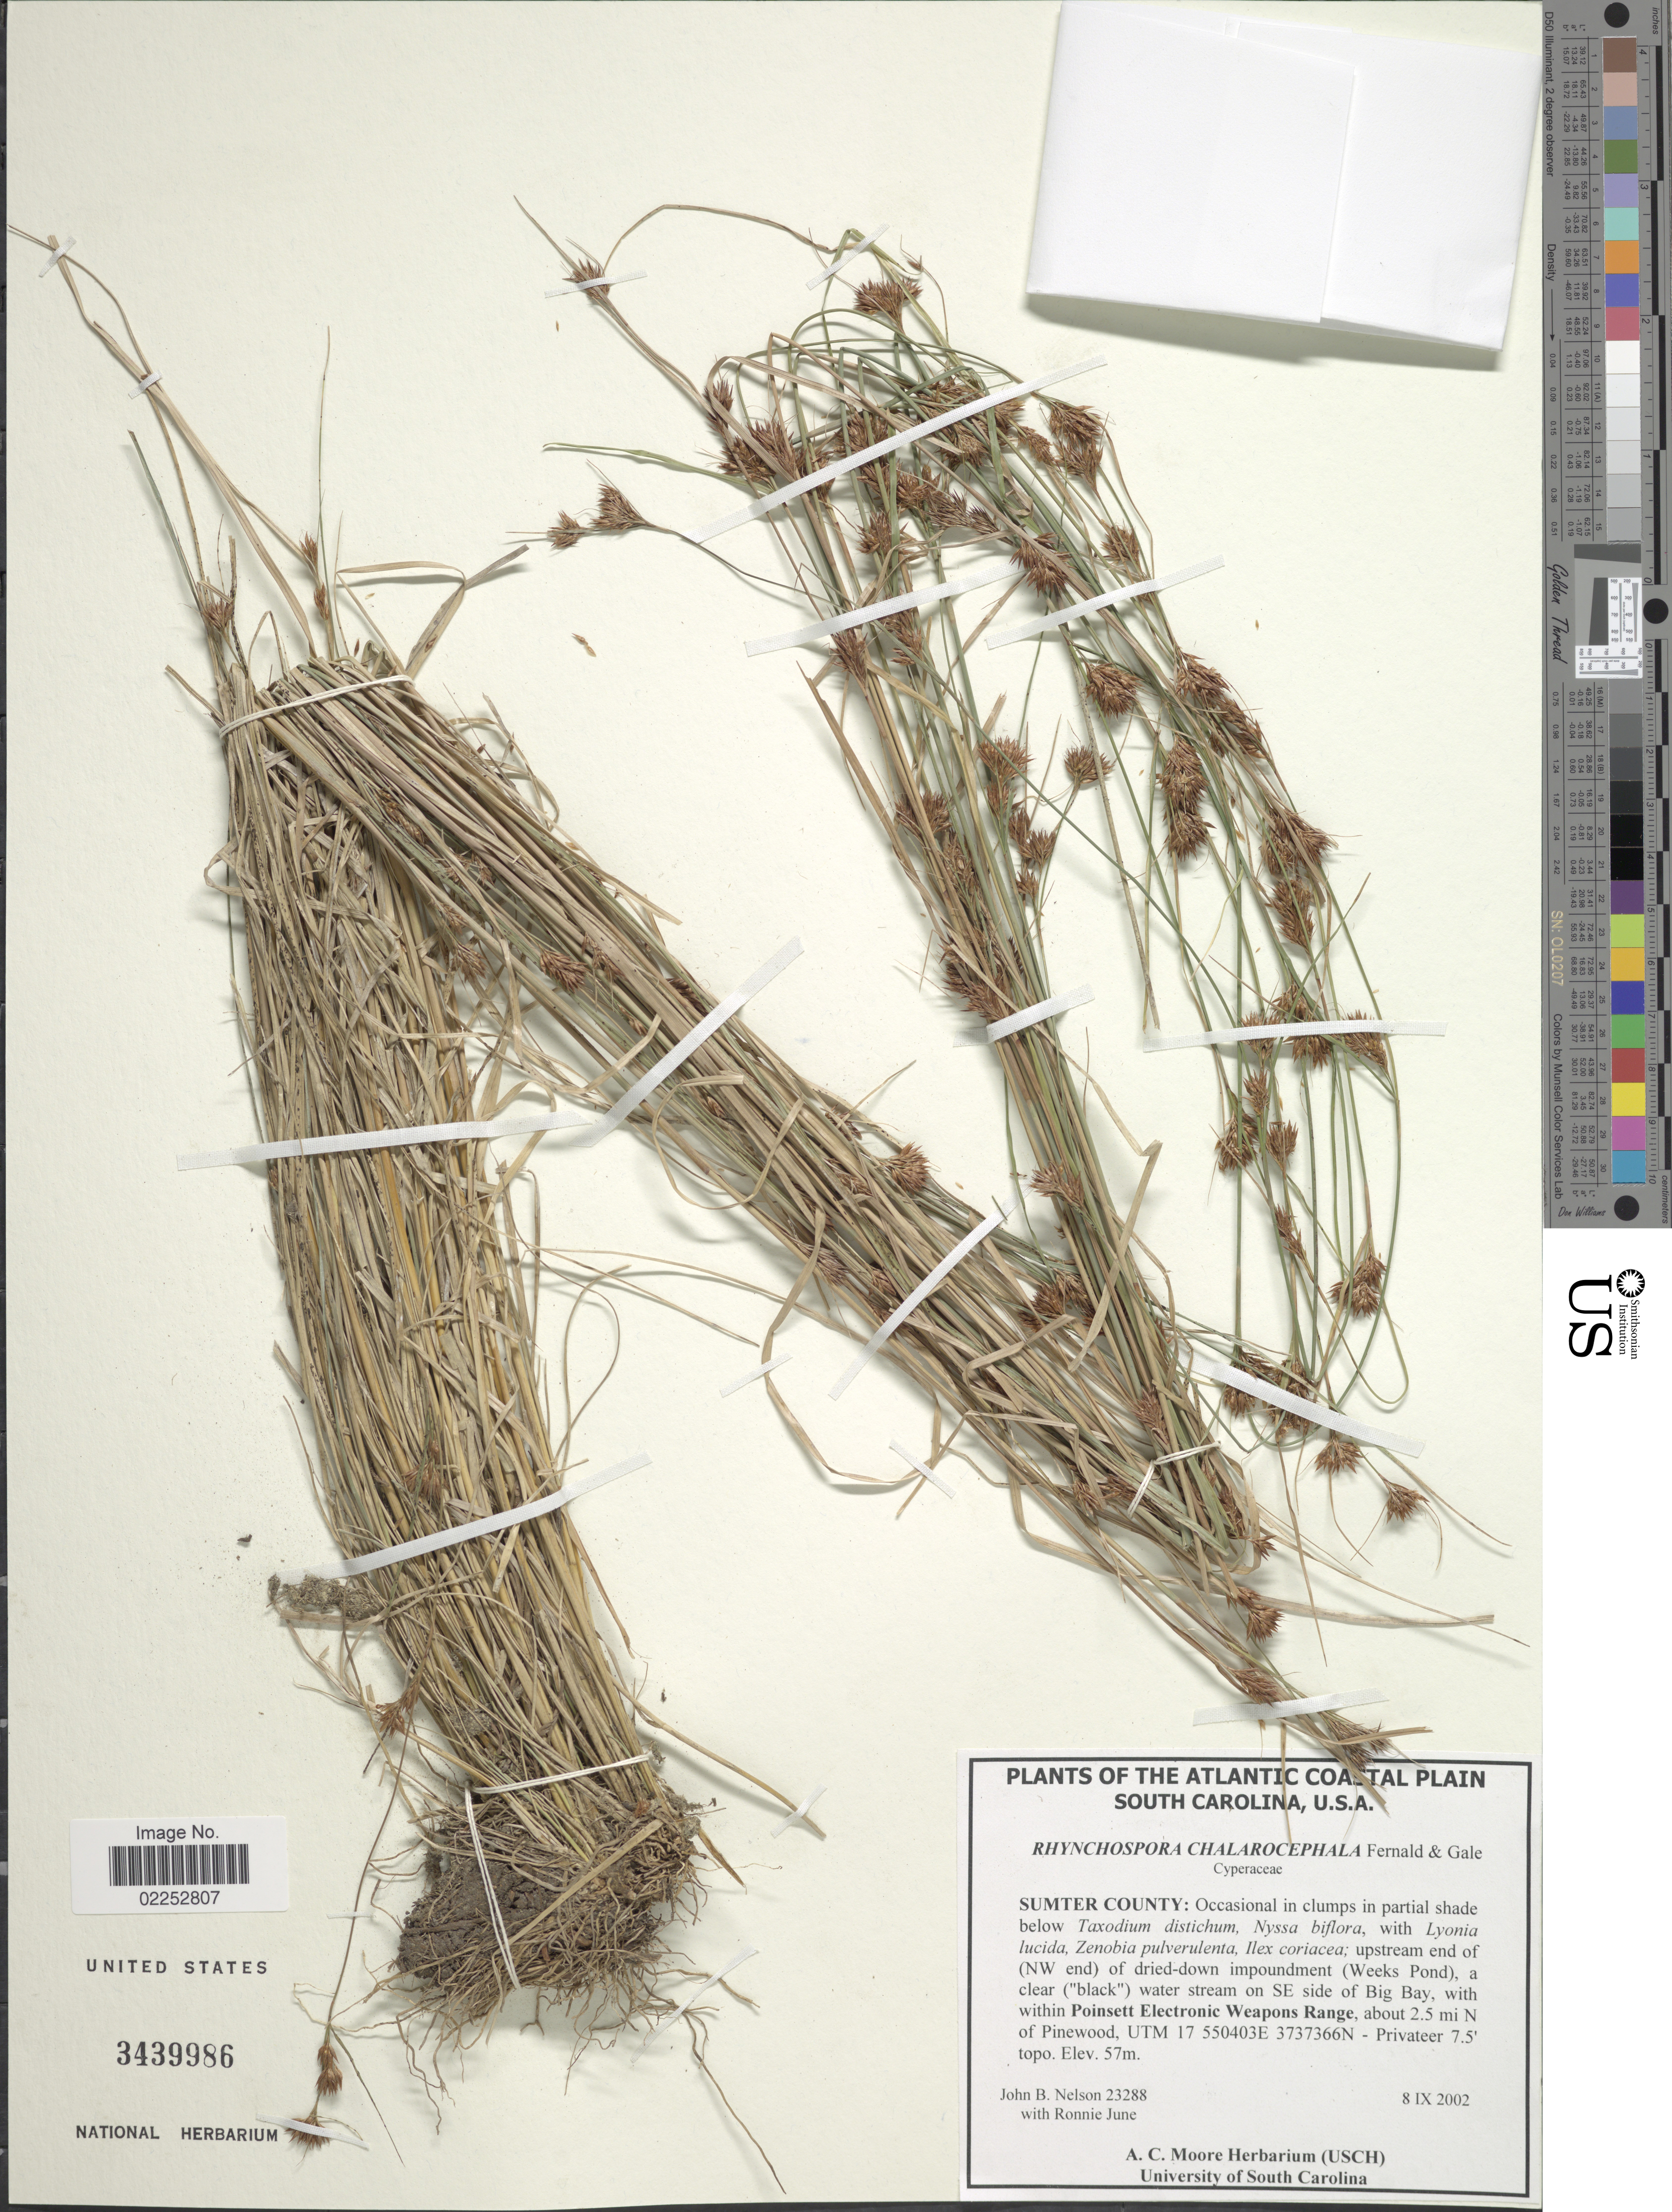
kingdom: Plantae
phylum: Tracheophyta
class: Liliopsida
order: Poales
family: Cyperaceae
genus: Rhynchospora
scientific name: Rhynchospora chalarocephala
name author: Fernald & Gale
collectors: J. B. Nelson & R. June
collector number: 23288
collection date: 2002-09-08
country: United States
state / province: South Carolina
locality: Atlantic Coastal Plain. Sumter County: upstream end of (NW end) of dried-down impoundment (Weeks Pond), a clear ("black") water stream on SE side of Big Bay, with within Poinsett Electronic Weapons Range, about 2.5 mi N of Pinewood, UTM 17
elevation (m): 57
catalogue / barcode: US 3439986